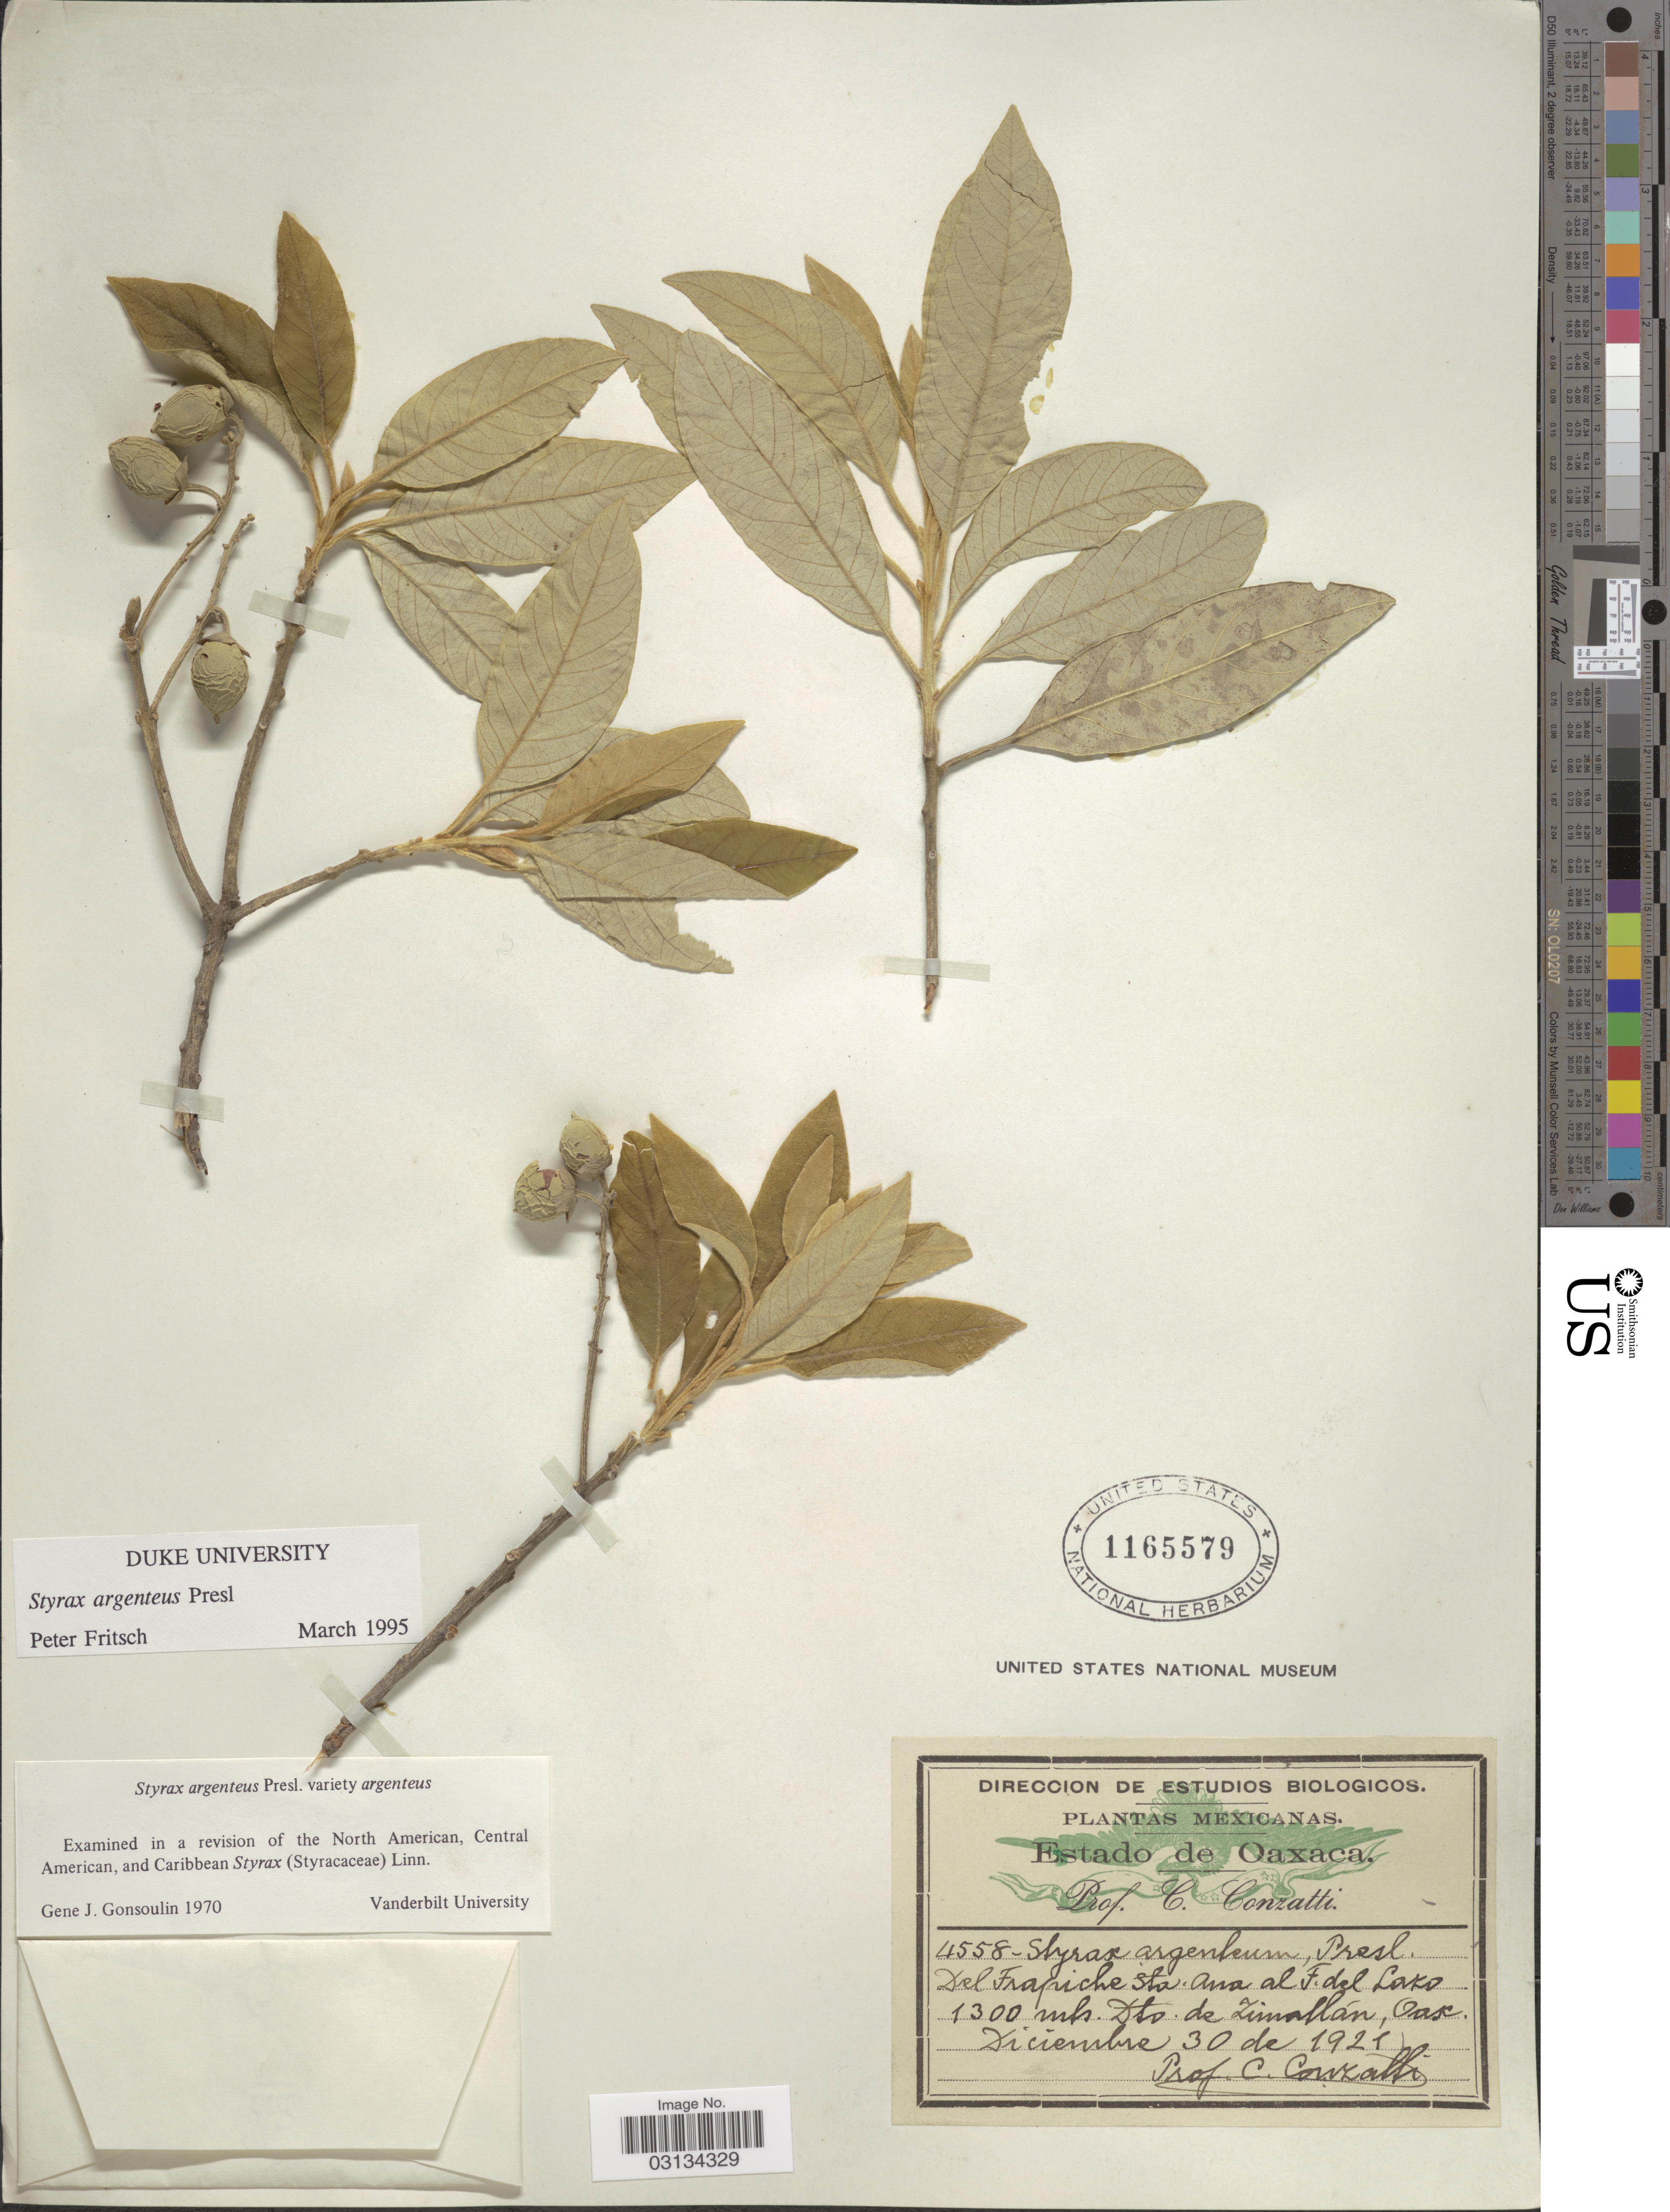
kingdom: Plantae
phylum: Tracheophyta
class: Magnoliopsida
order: Ericales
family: Styracaceae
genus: Styrax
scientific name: Styrax argenteus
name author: C. Presl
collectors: C. Conzatti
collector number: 4558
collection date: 1921-12-30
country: Mexico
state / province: Oaxaca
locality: Del Trapiche Sta. Ana al F. del Lako. Dto. de Zimatlán,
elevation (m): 1300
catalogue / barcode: US 1165579